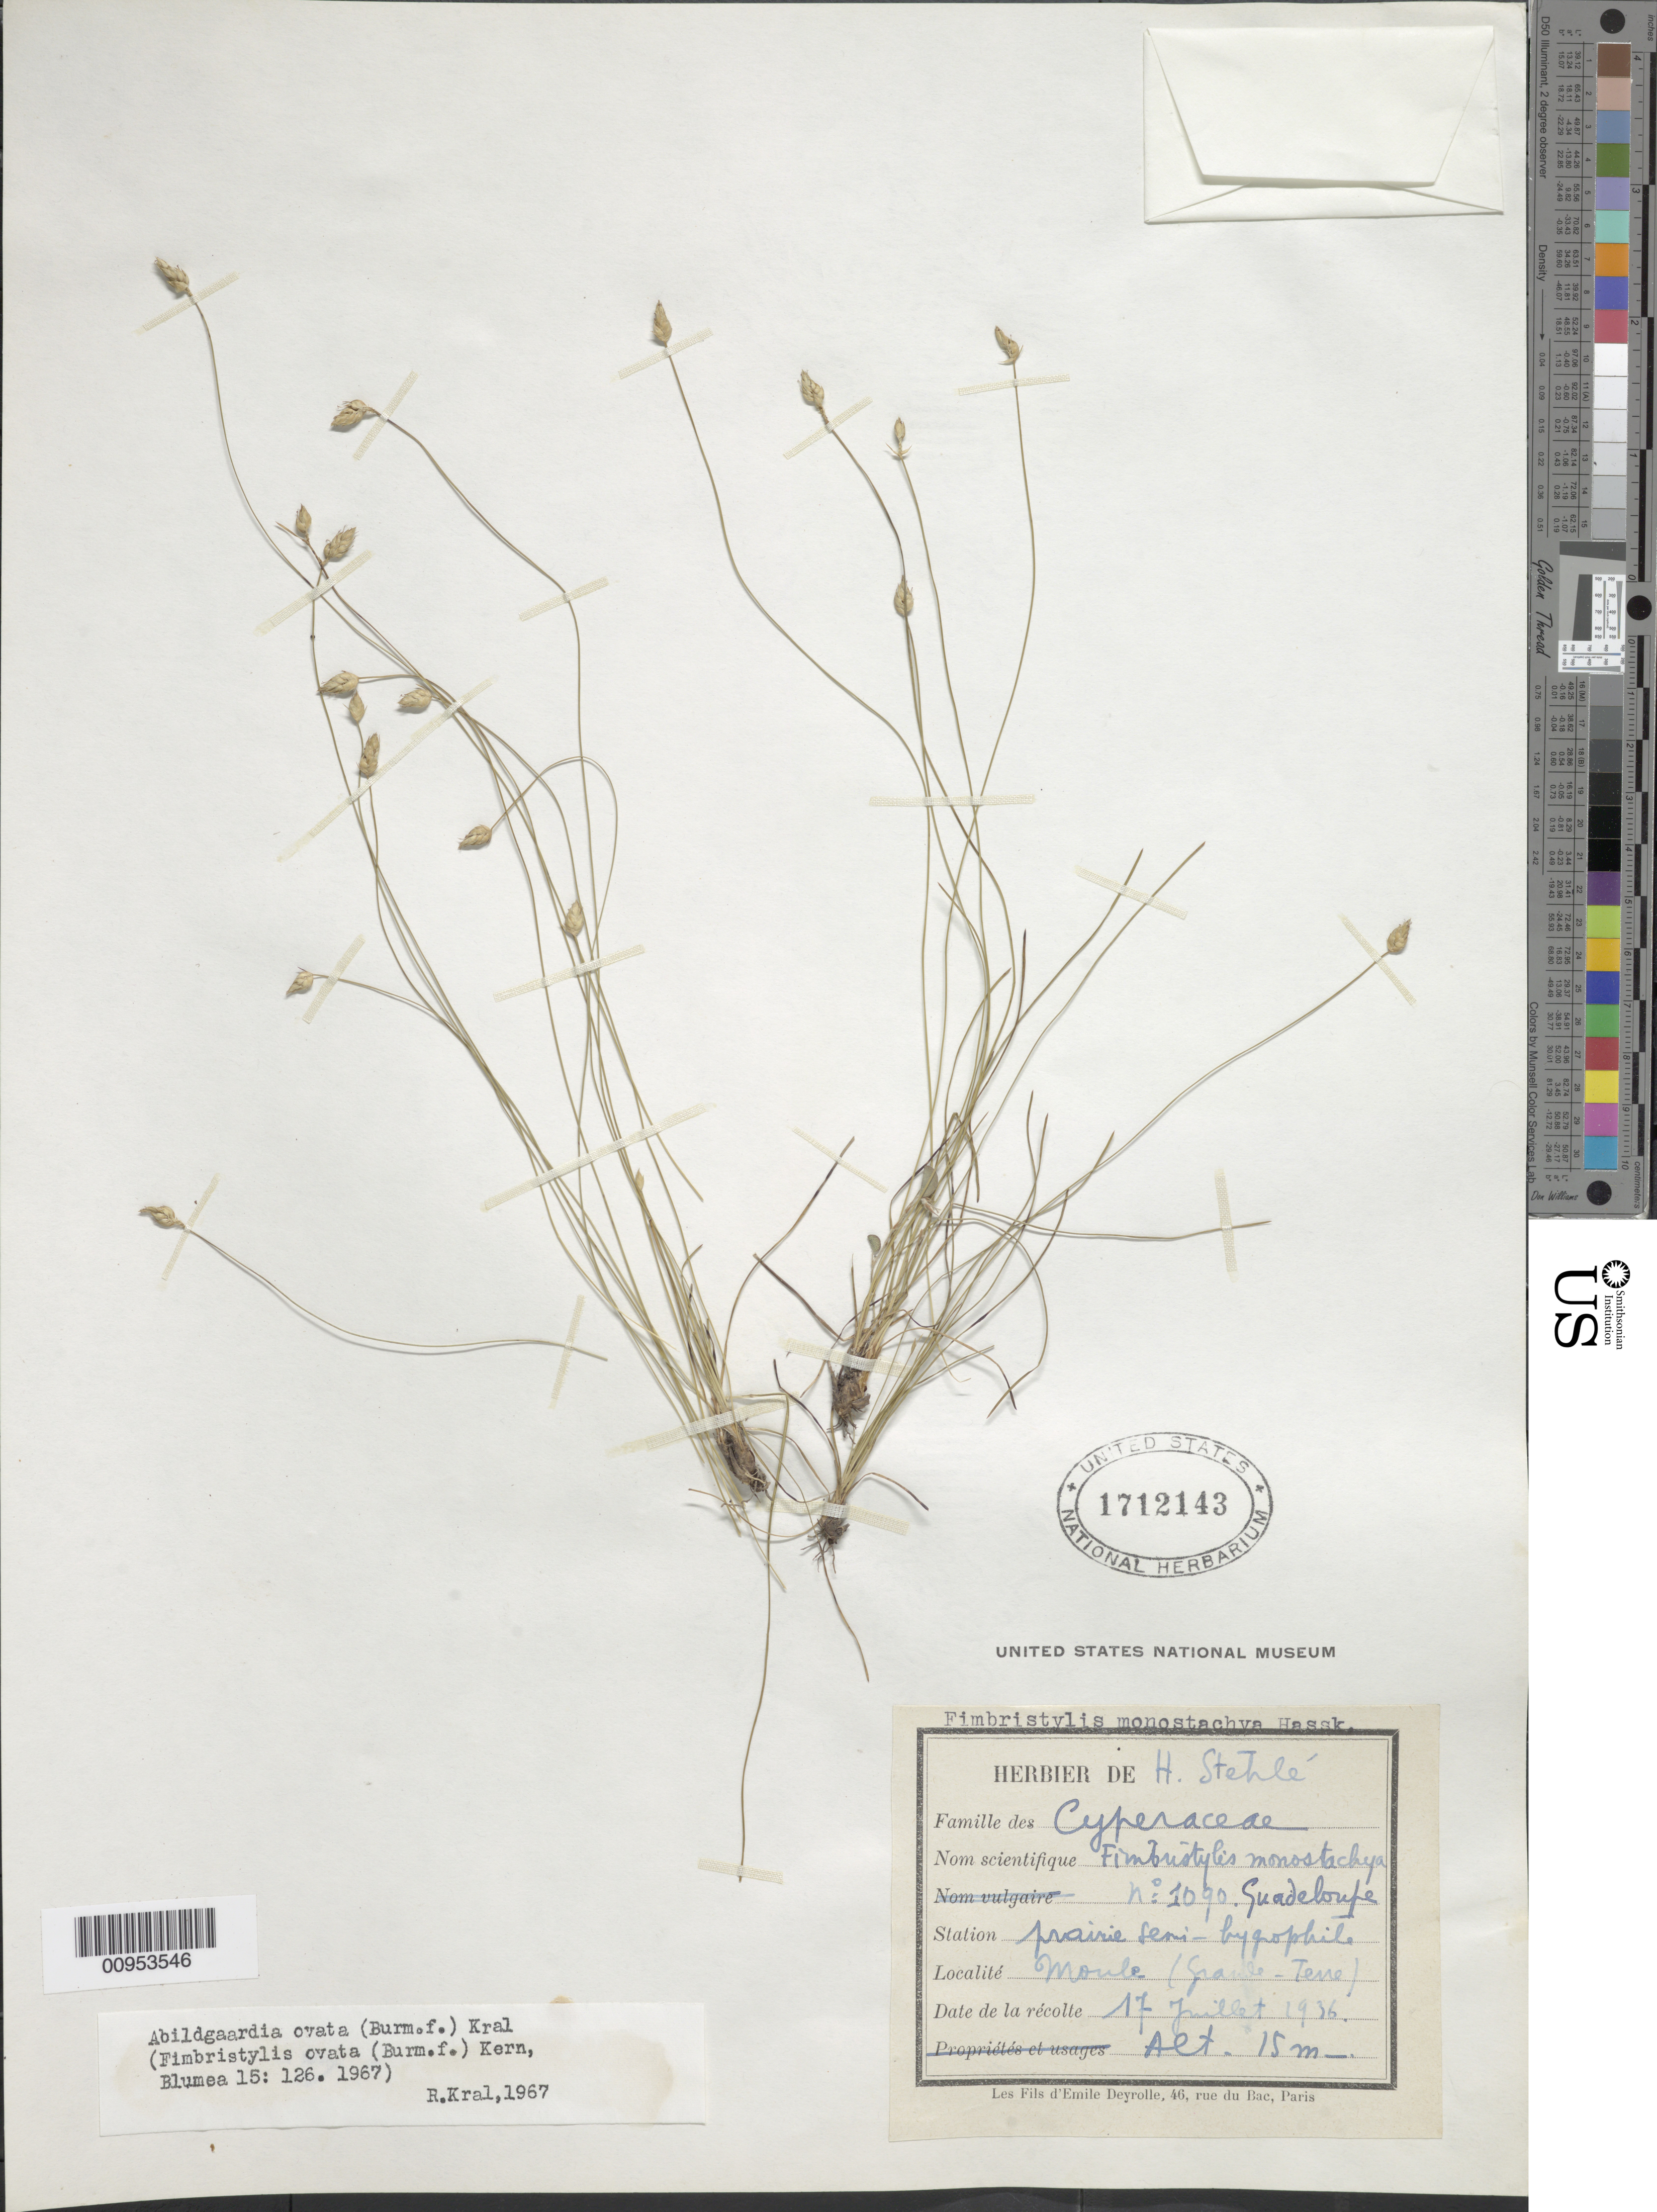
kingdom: Plantae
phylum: Tracheophyta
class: Liliopsida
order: Poales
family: Cyperaceae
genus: Abildgaardia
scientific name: Abildgaardia ovata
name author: (Burm. f.) Kral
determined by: Kral, Robert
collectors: H. Stehlé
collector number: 1090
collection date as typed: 17 Jul 1936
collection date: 1936-07-17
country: Guadeloupe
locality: Moule, Grande Terre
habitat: Prairie semi-hygrohile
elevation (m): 15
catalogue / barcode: US 1712143